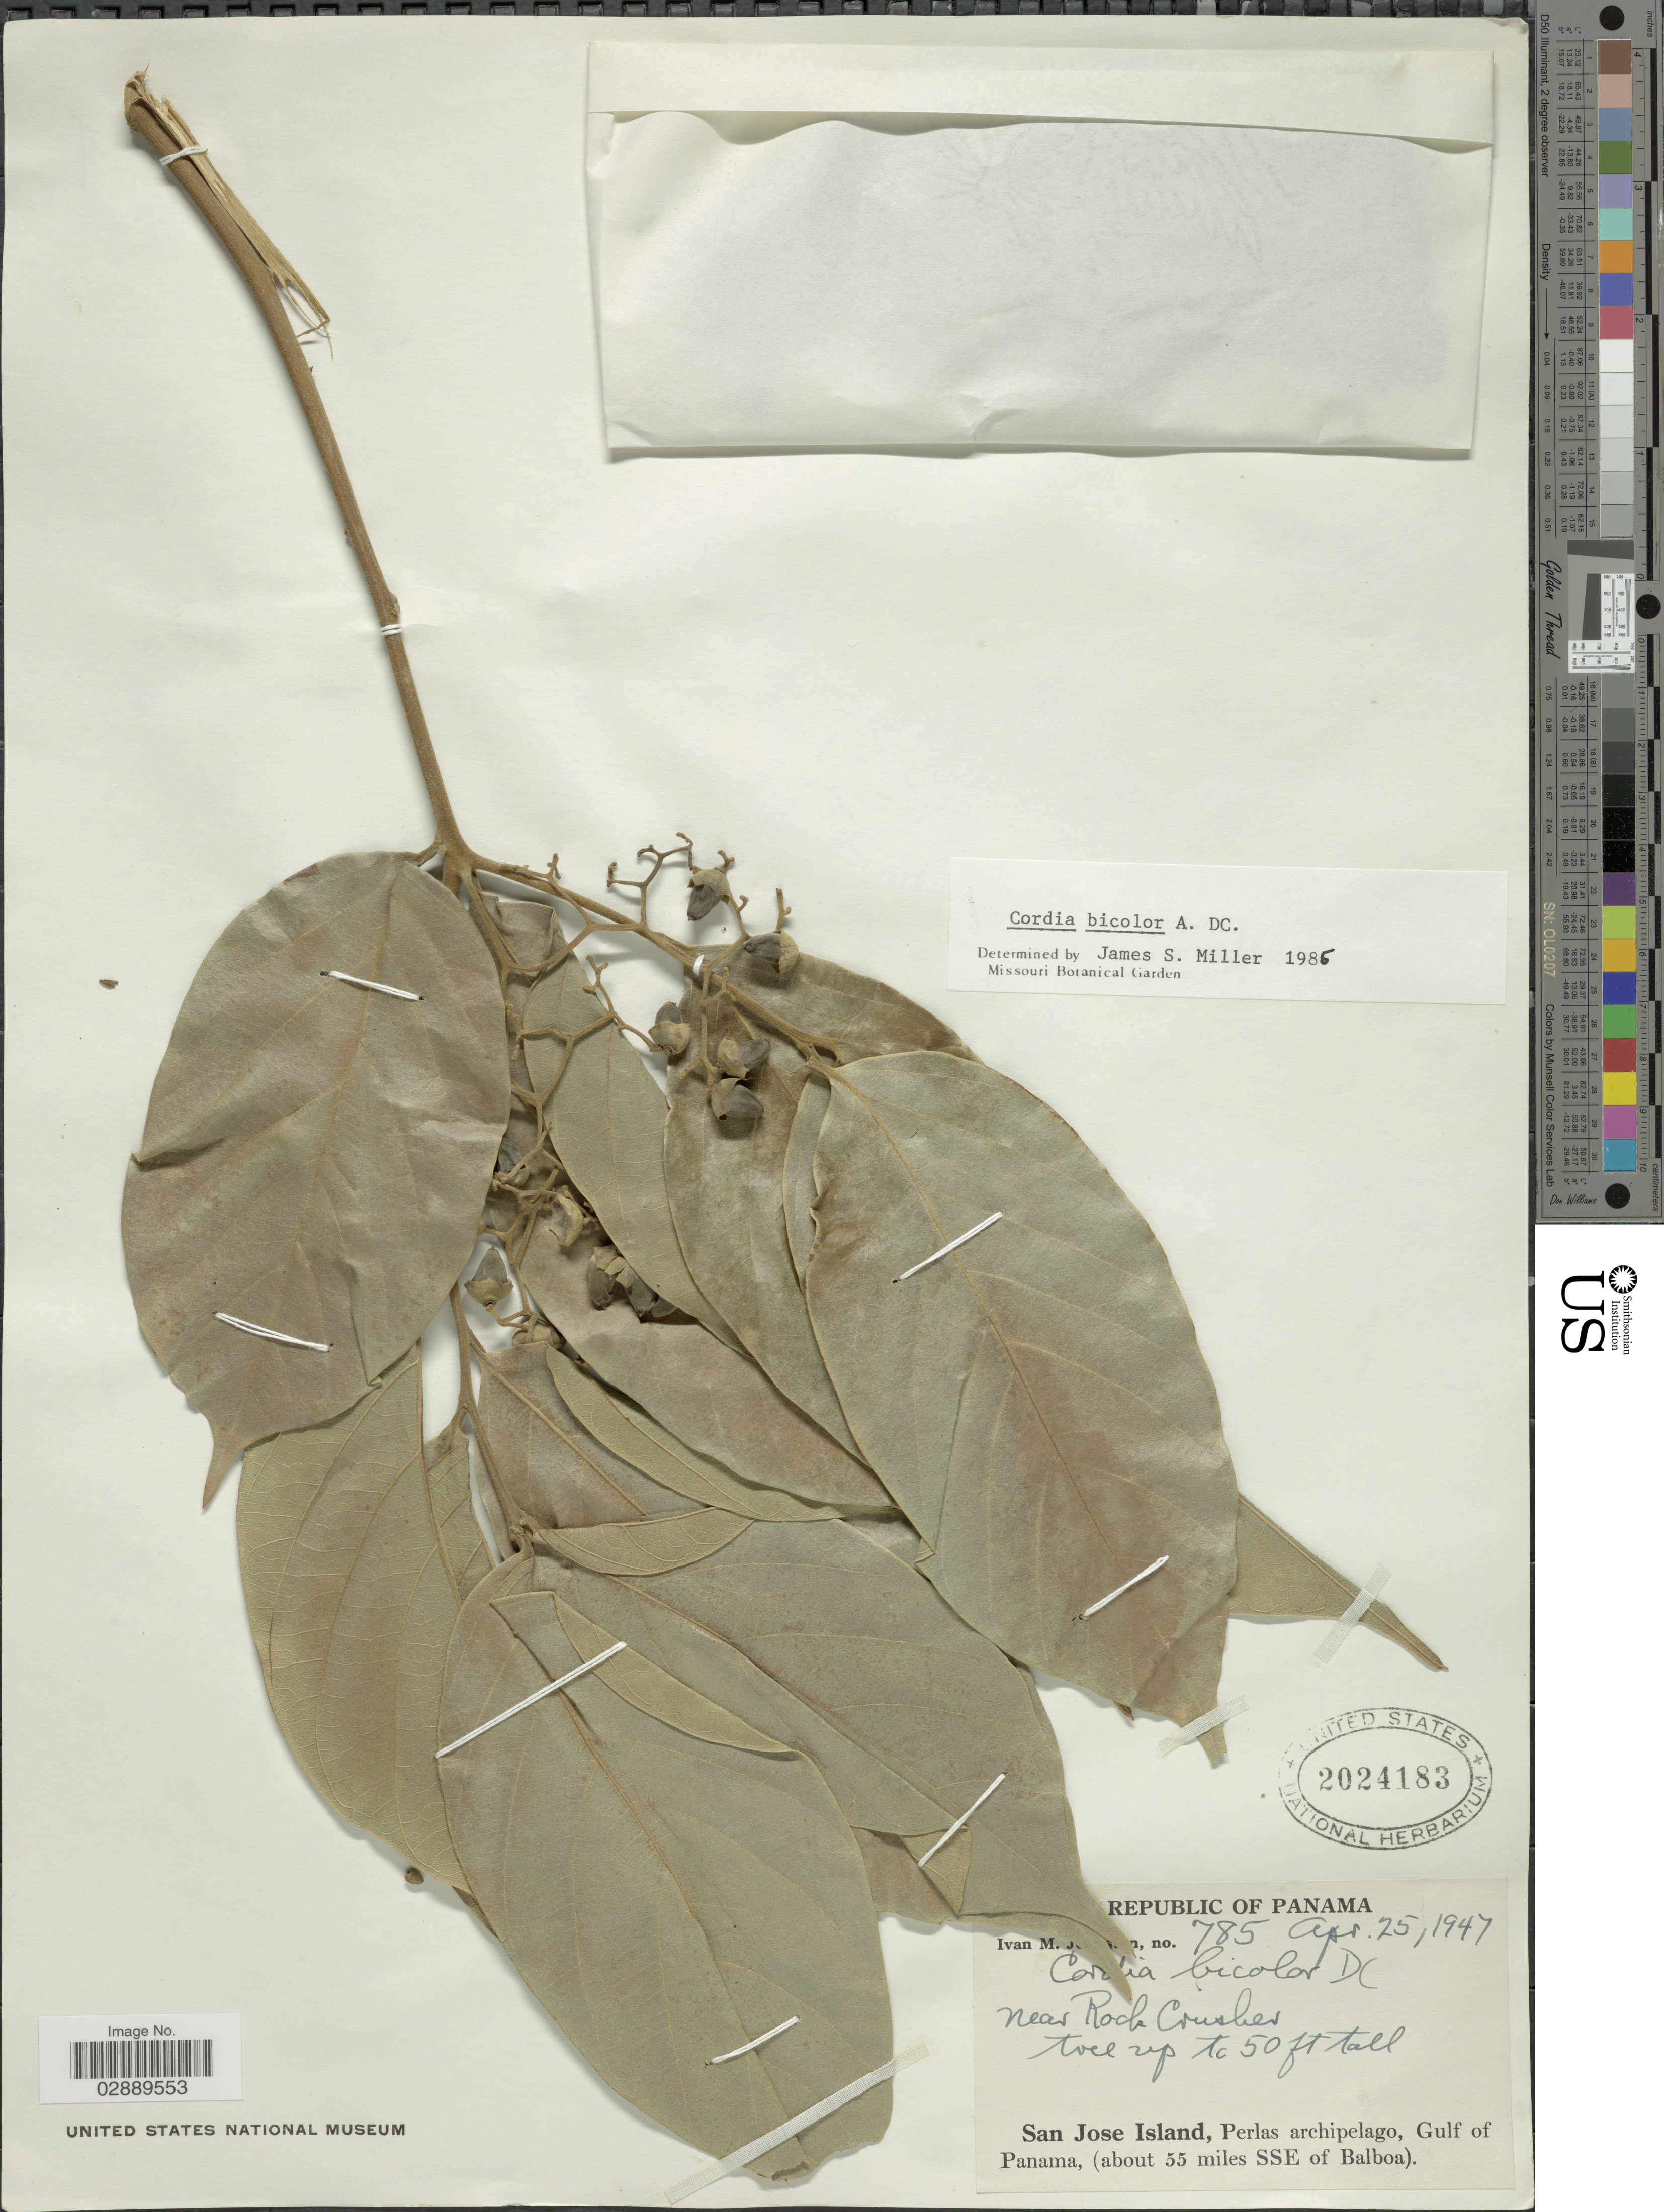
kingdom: Plantae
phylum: Tracheophyta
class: Magnoliopsida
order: Boraginales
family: Cordiaceae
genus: Cordia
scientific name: Cordia bicolor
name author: A. DC.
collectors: I.M. Johnston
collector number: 785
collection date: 1974-04-25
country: Panama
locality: San Jose Island, Perlas archipelago, Gulf of Panama, (about 55 miles SSE of Balboa).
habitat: near rock crushes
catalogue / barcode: US 2024183